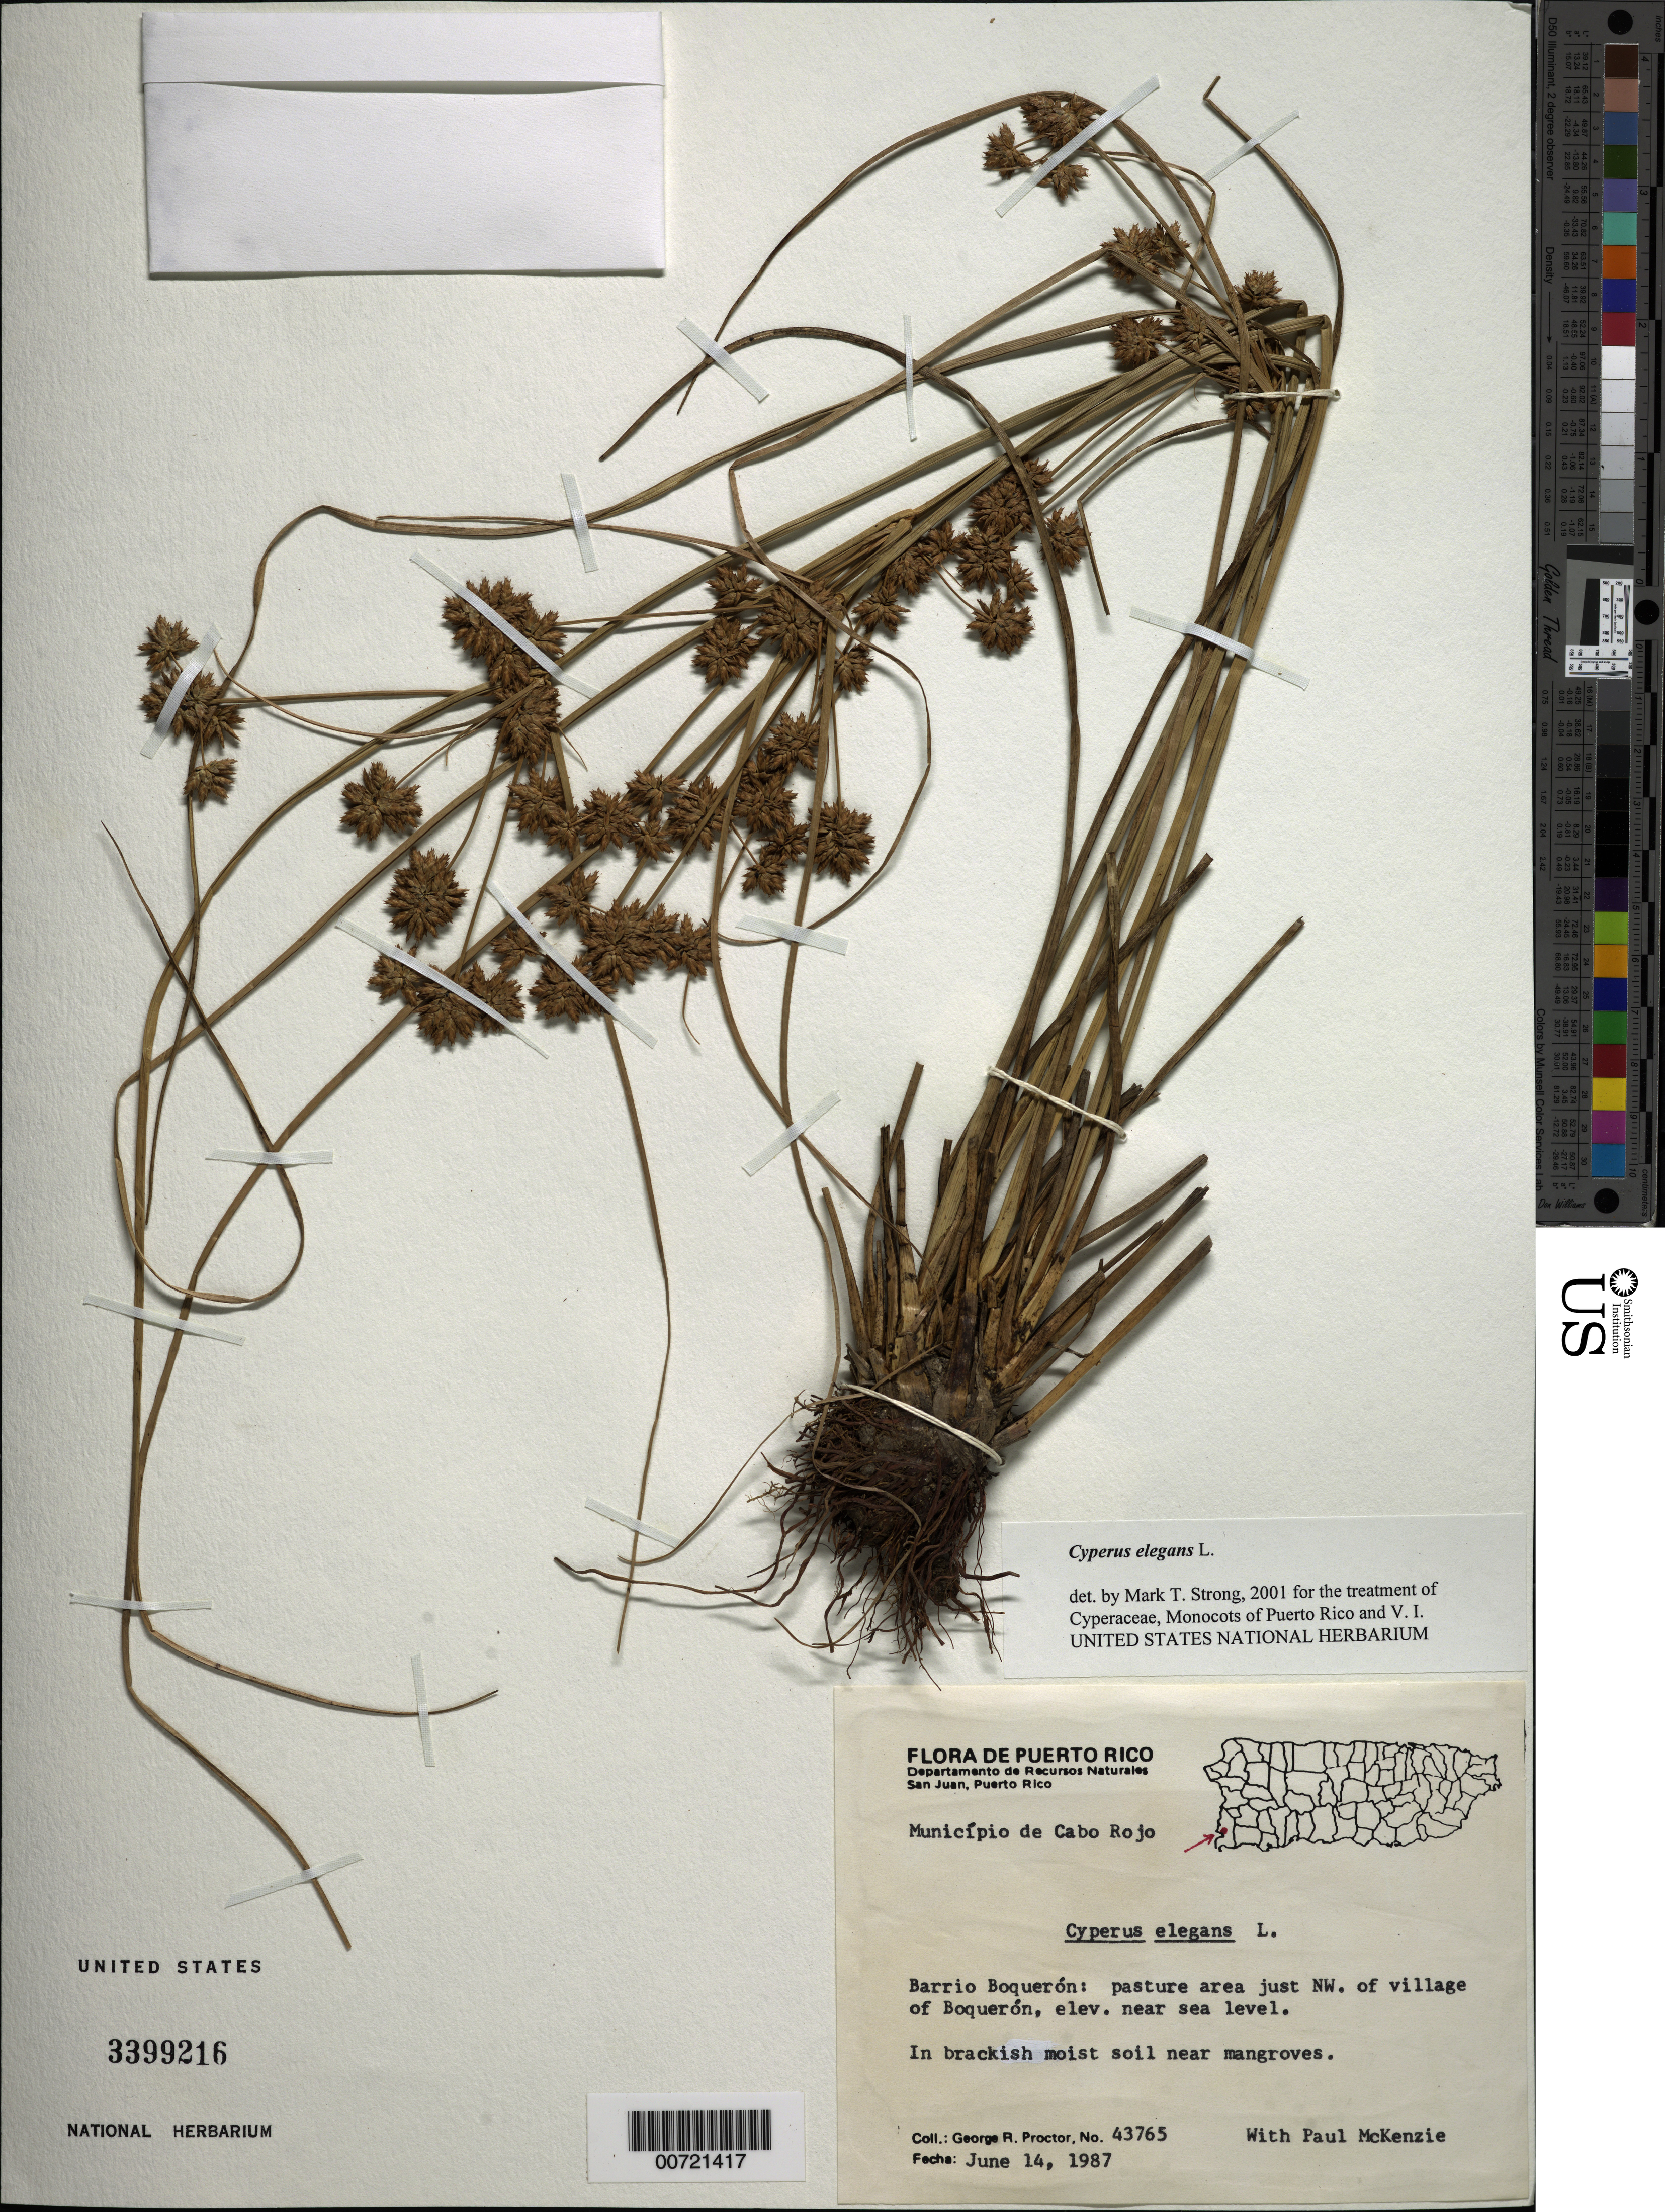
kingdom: Plantae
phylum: Tracheophyta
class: Liliopsida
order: Poales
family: Cyperaceae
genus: Cyperus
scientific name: Cyperus elegans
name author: L.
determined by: Strong, M. T., (US), Smithsonian Institution - National Museum of Natural History (UNITED STATES)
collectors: G. R. Proctor & P. Mckenzie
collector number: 43765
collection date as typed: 14 Jun 1987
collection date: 1987-06-14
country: Puerto Rico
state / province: Cabo Rojo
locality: Cabo Rojo: Barrio Boquerón, just NW of village of Boquerón.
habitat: Pasture area; brackish moist soil near mangroves.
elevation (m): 0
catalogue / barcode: US 3399216